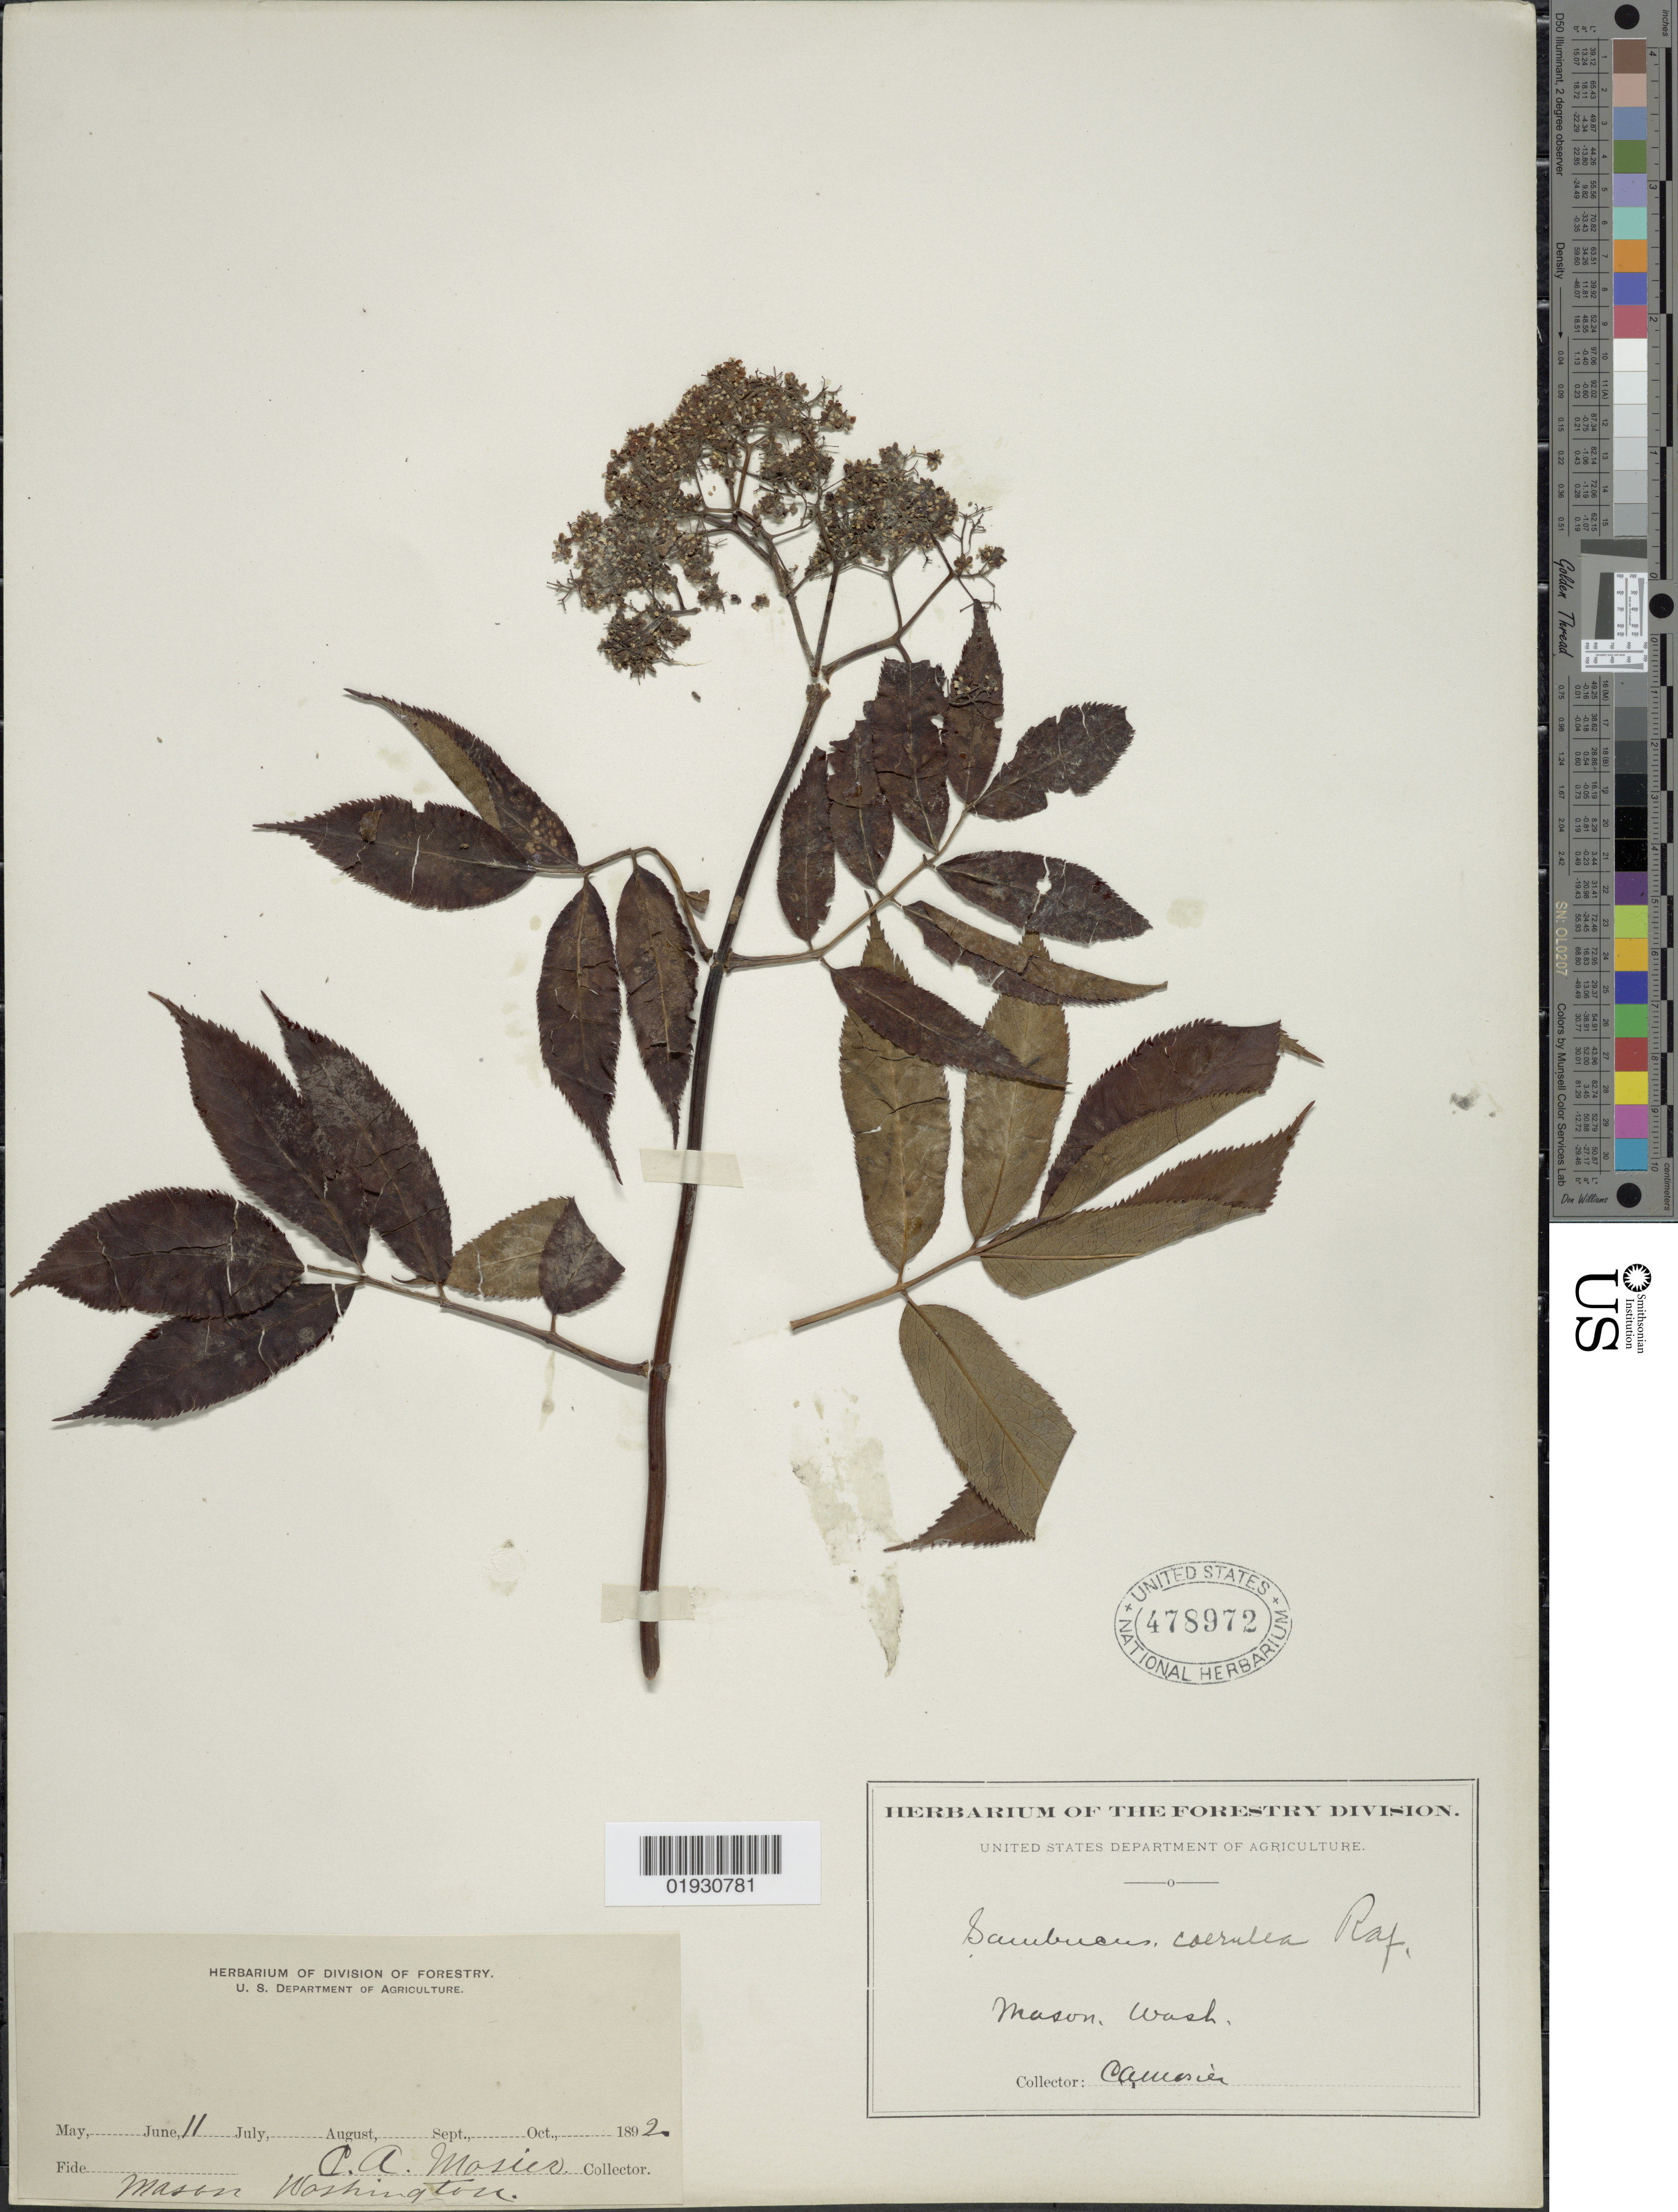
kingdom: Plantae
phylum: Tracheophyta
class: Magnoliopsida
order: Dipsacales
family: Viburnaceae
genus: Sambucus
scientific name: Sambucus cerulea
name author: Raf.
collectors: C. A. Mosier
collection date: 1892-06-11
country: United States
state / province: Washington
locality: Mason.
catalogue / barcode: US 478972